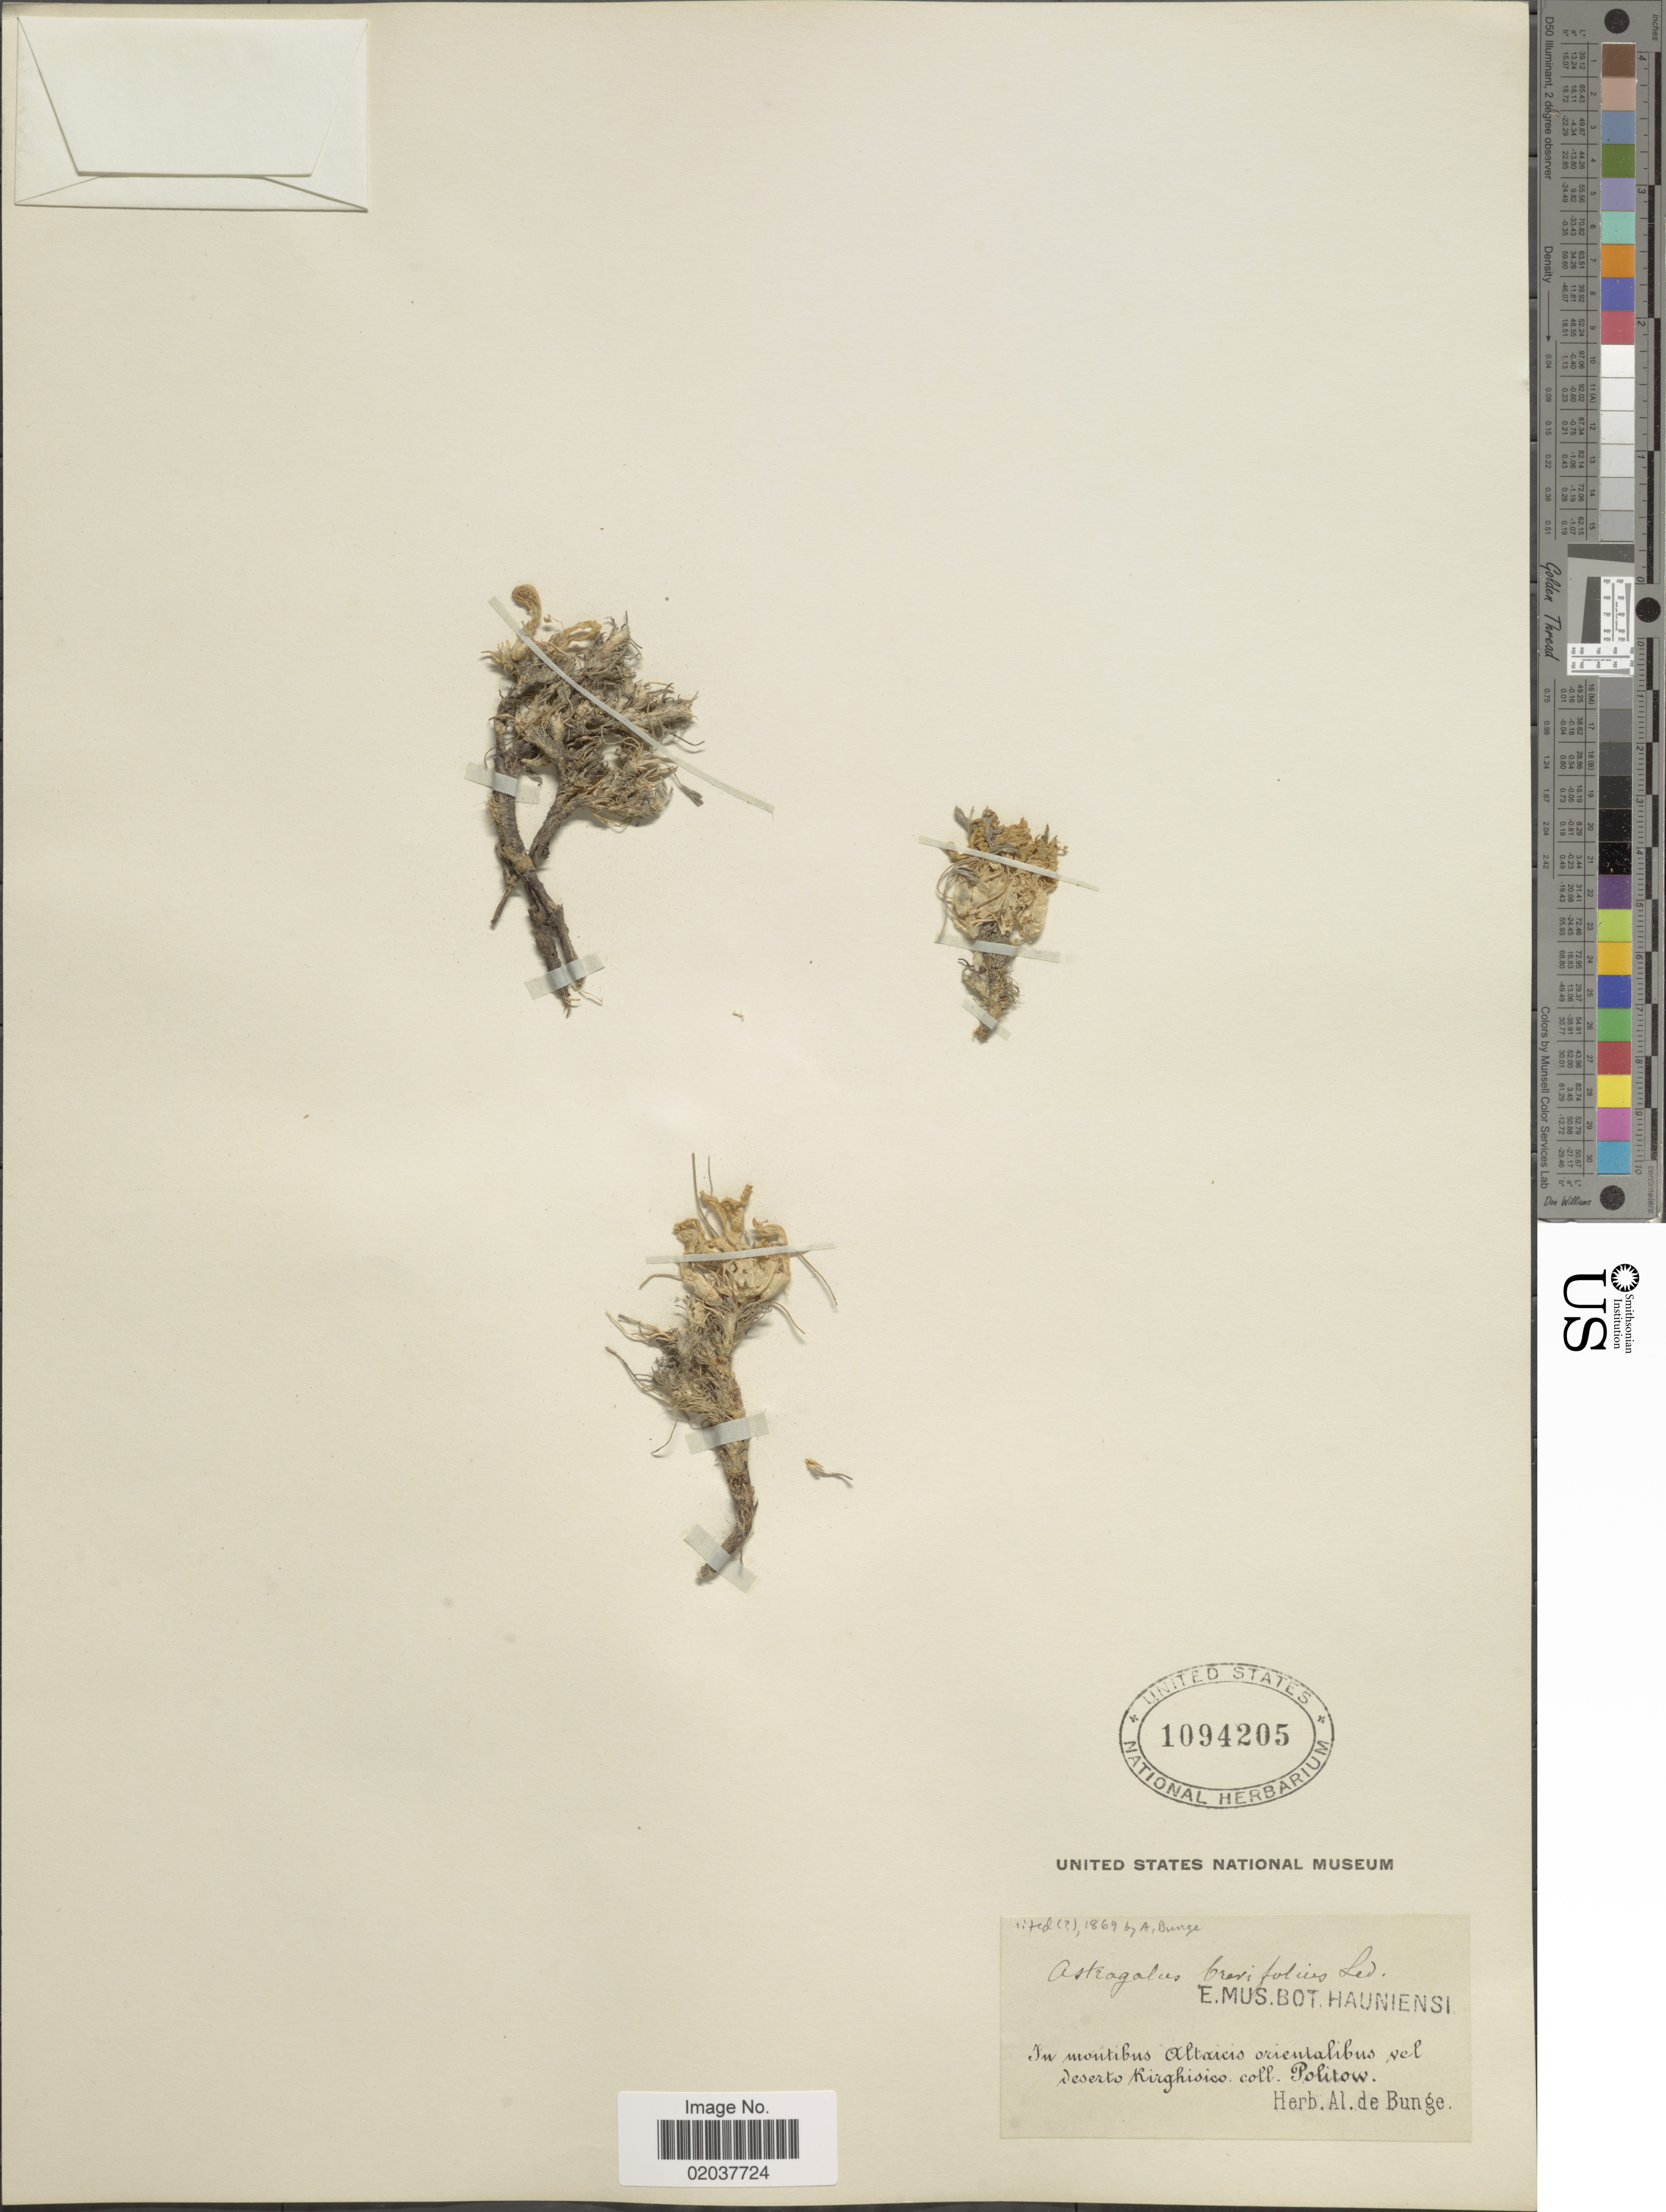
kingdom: Plantae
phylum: Tracheophyta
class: Magnoliopsida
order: Fabales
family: Fabaceae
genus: Astragalus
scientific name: Astragalus brevifolius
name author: Ledeb.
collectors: -. Politow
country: Kyrgyzstan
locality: Montibus Altaicis orientalibus vel deserto Kirghisico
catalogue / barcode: US 1094205